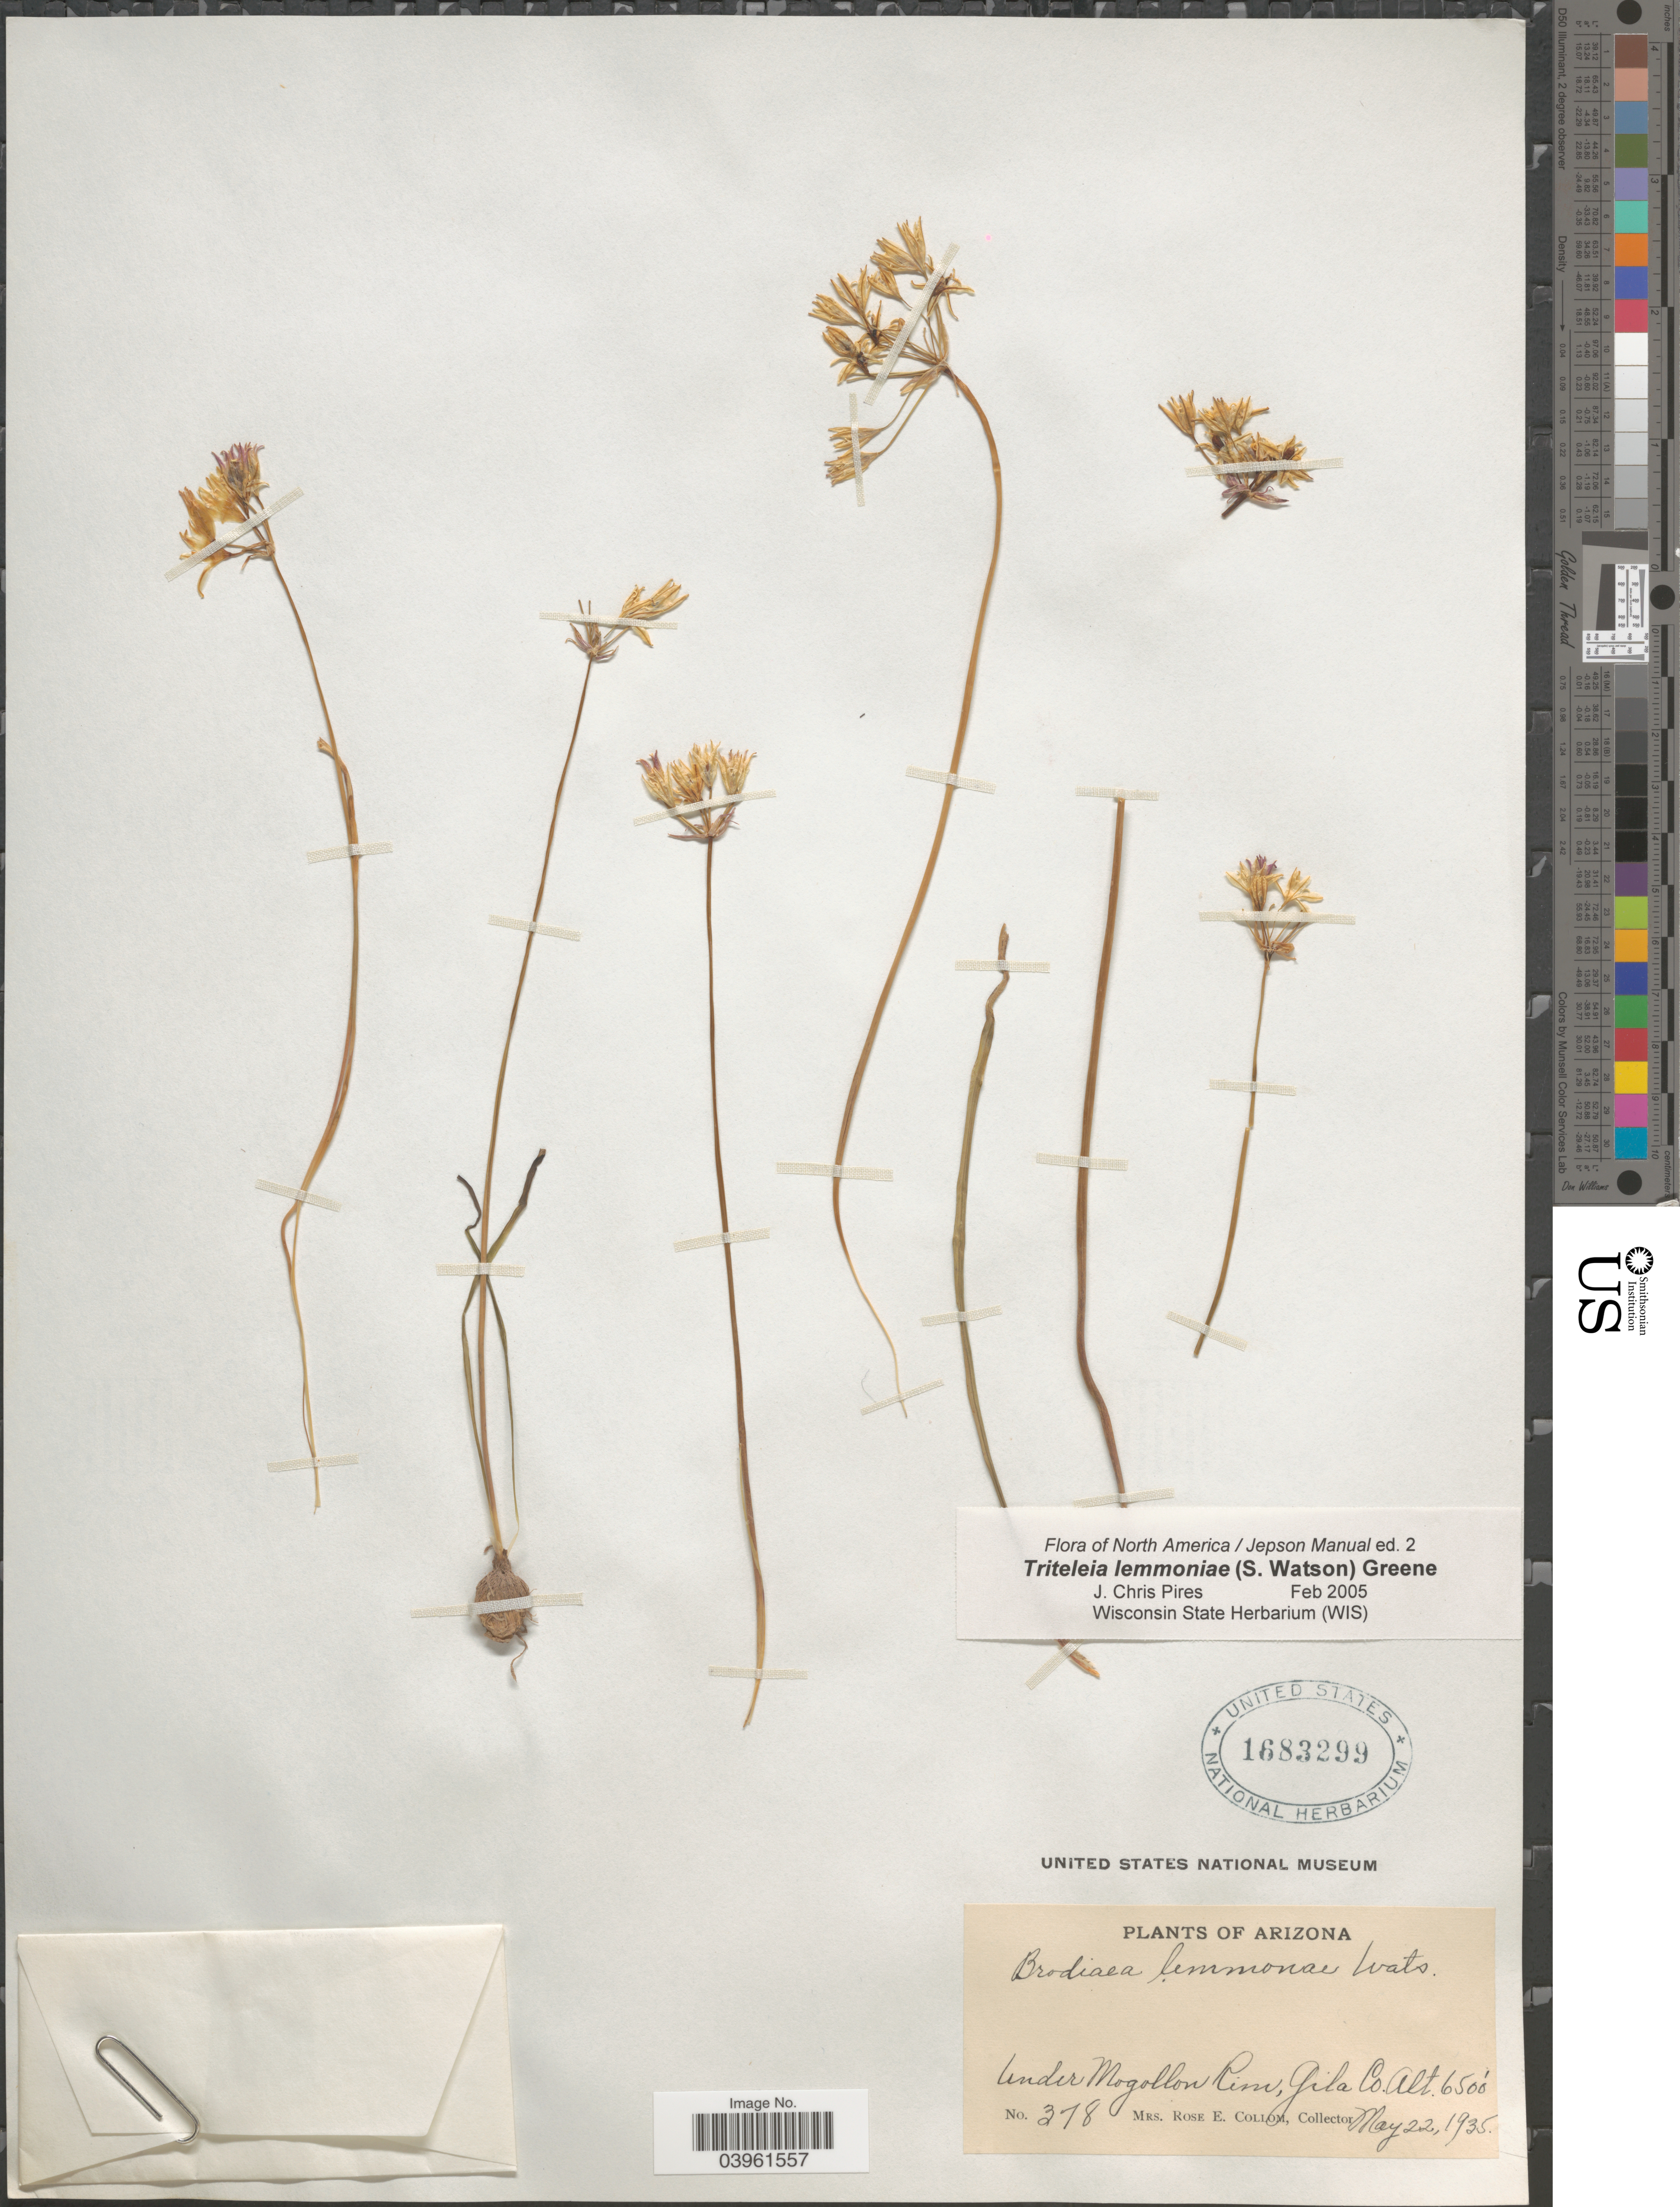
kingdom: Plantae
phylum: Tracheophyta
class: Liliopsida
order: Asparagales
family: Asparagaceae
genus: Triteleia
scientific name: Triteleia lemmoniae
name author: (S. Watson) Greene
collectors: R. E. Collom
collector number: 378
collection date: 1935-05-22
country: United States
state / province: Arizona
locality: Under Mogollon Rim, Gila Co.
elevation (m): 1981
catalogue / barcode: US 1683299